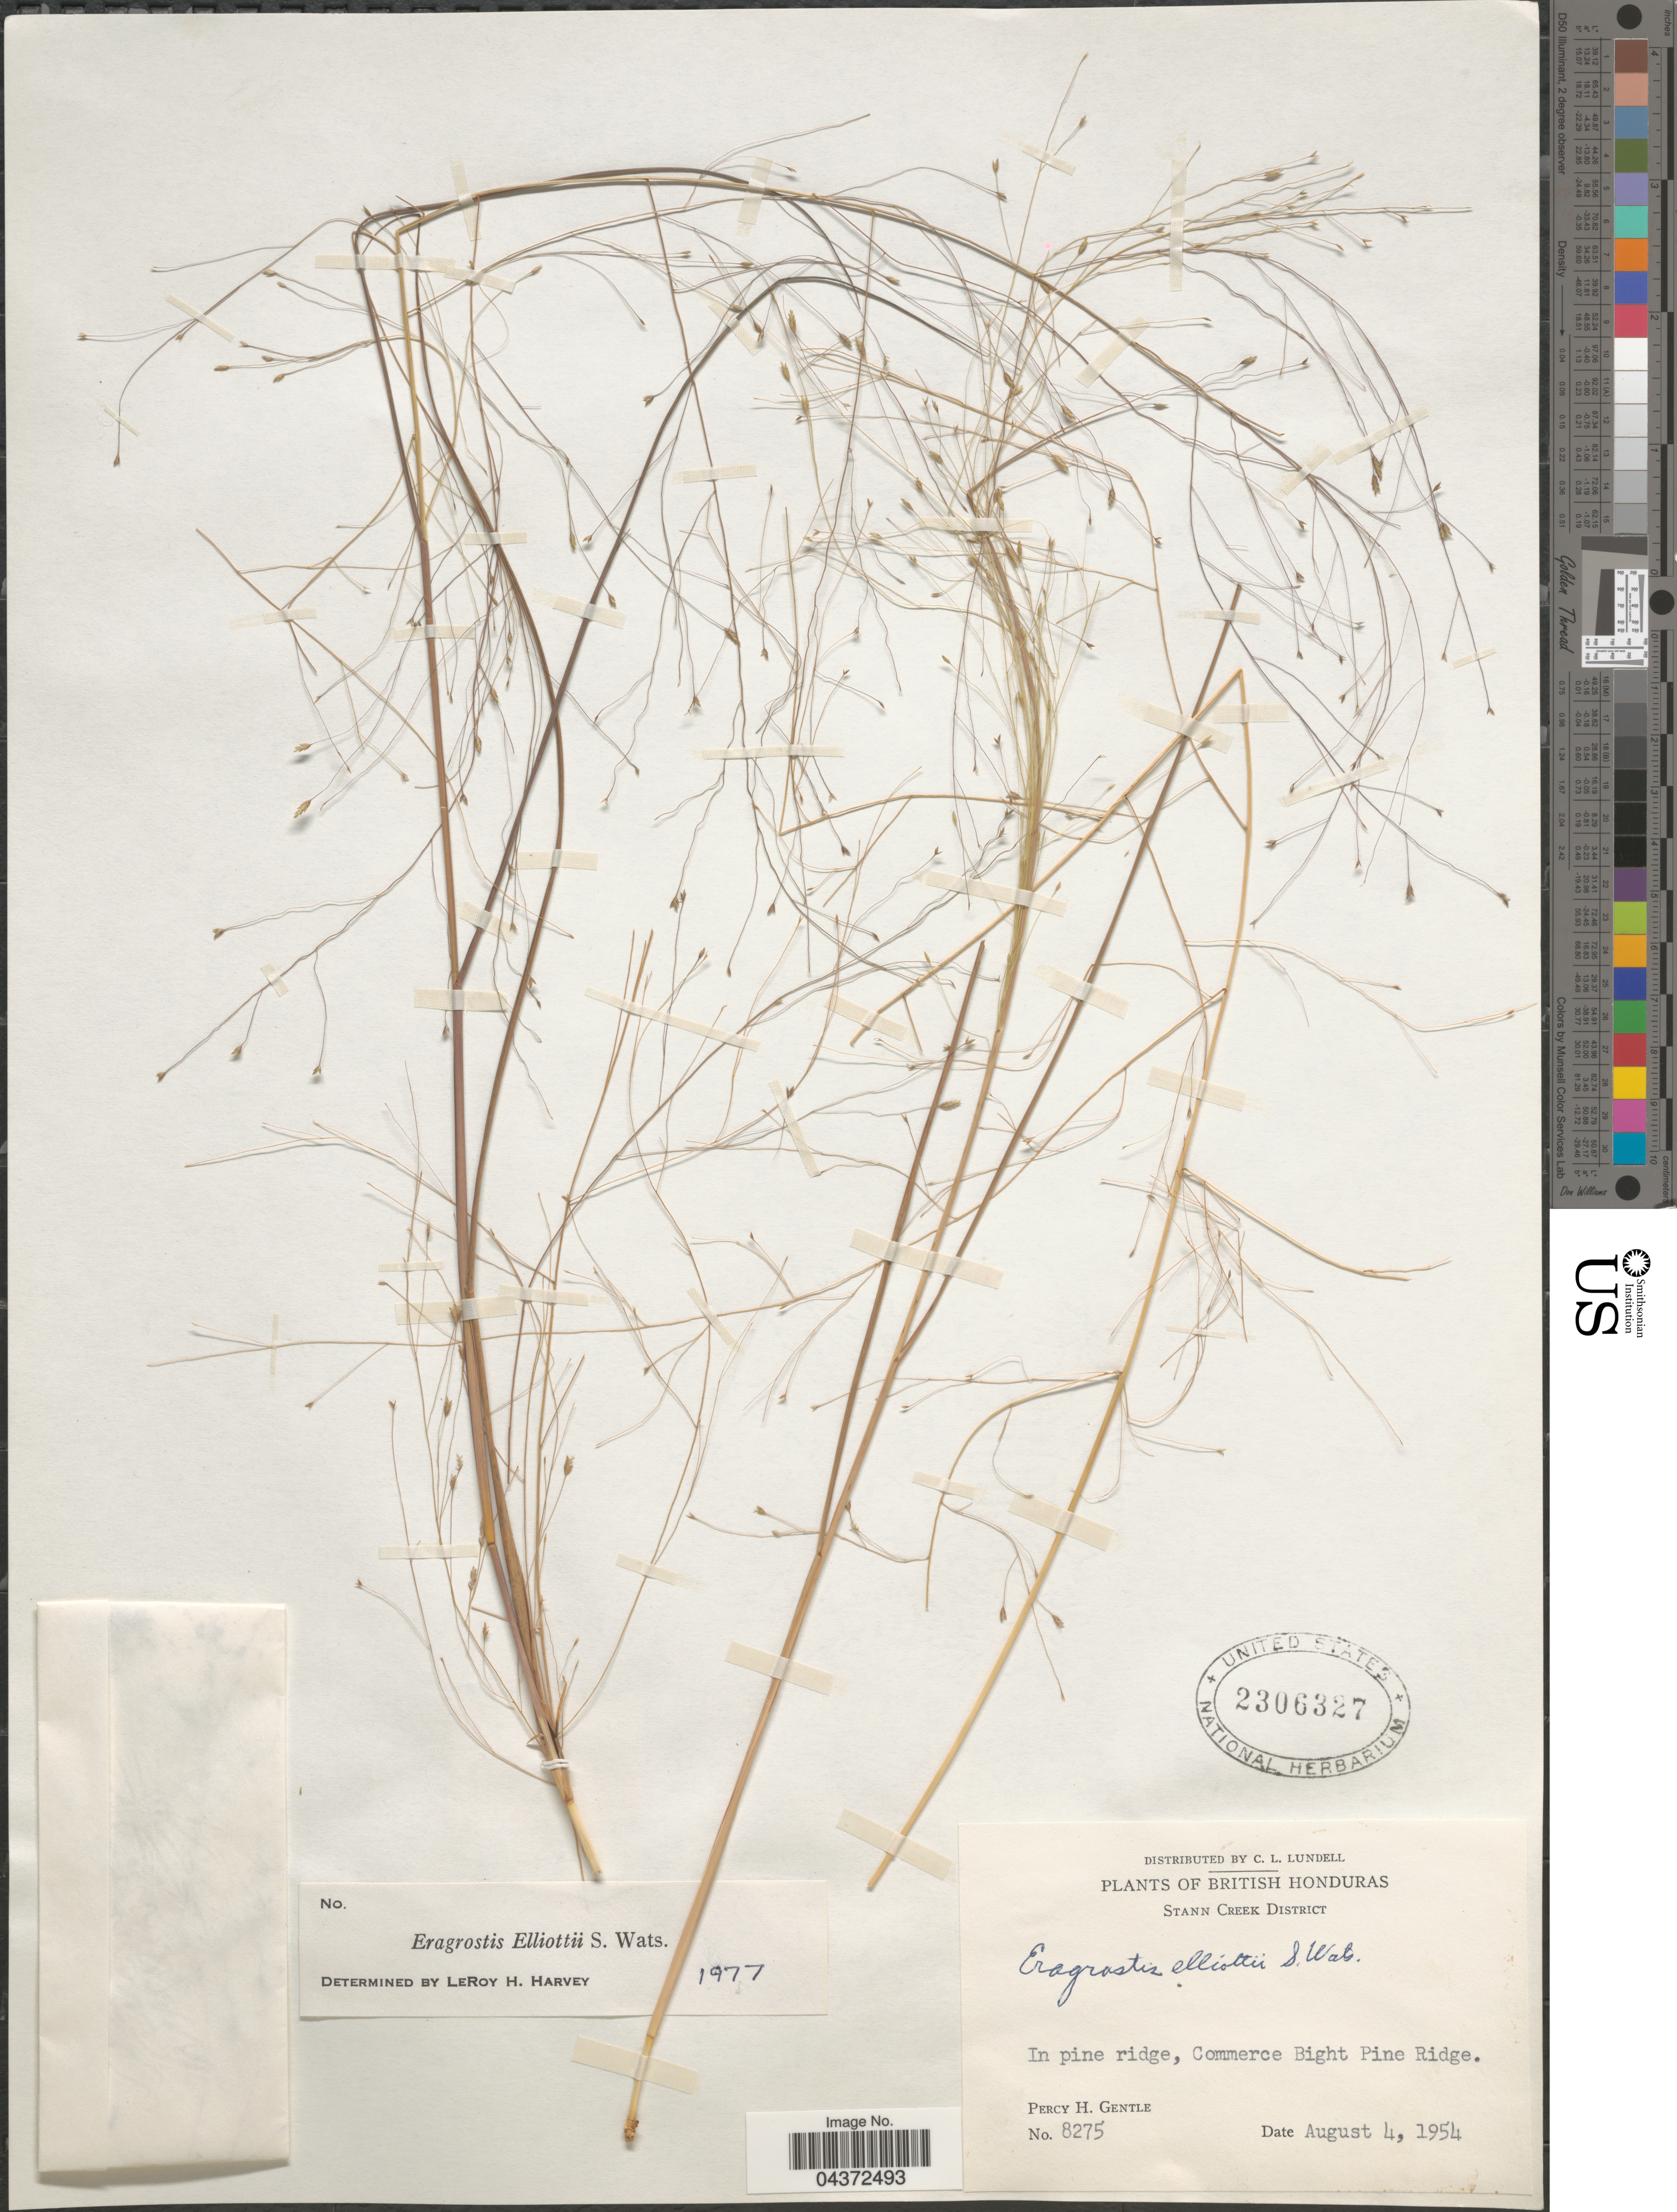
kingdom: Plantae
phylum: Tracheophyta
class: Liliopsida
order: Poales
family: Poaceae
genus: Eragrostis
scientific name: Eragrostis elliottii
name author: S. Watson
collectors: P. H. Gentle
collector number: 8275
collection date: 1954-08-04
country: Belize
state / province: Stann Creek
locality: British Honduras. Stann Creek District. In pine ridge, Commerce Bight Pine Ridge.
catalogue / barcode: US 2306327